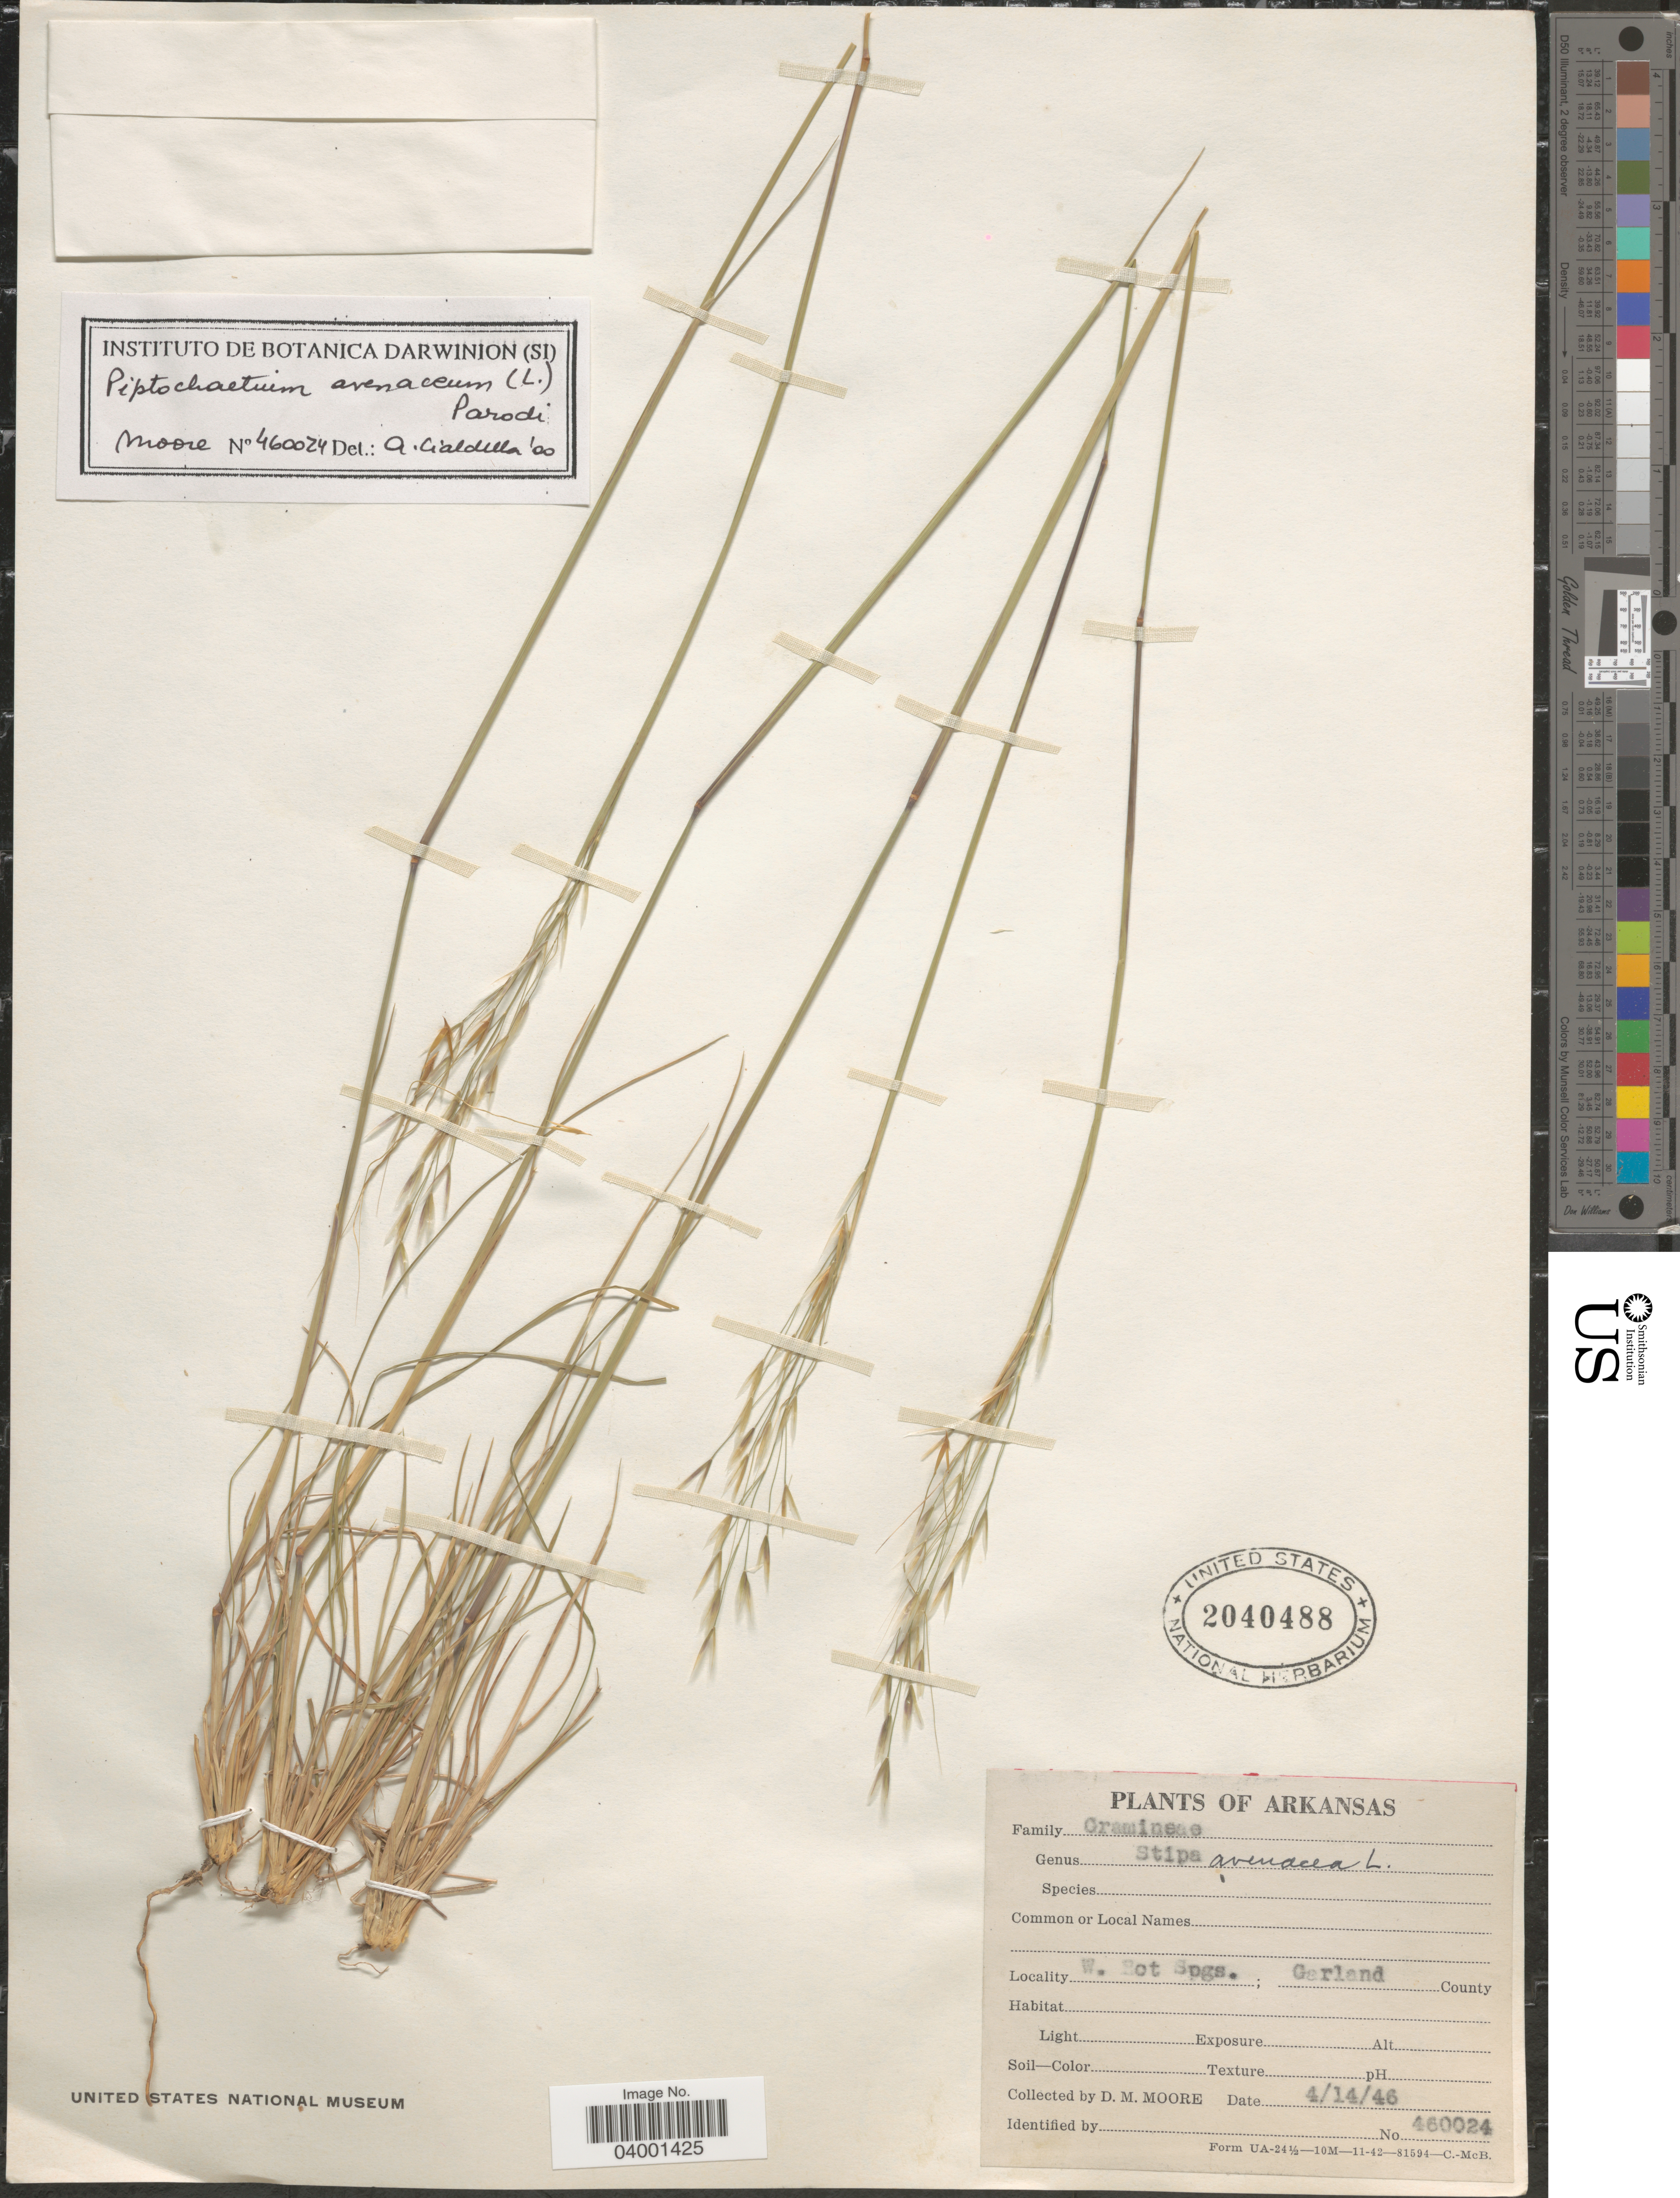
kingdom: Plantae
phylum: Tracheophyta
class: Liliopsida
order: Poales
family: Poaceae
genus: Piptochaetium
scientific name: Piptochaetium avenaceum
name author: (L.) Parodi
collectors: D. Moore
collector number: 460024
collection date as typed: Transcribed d/m/y: 14/4/46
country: United States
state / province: Arkansas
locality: W. Hot Spgs. ; Garland County.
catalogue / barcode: US 2040488